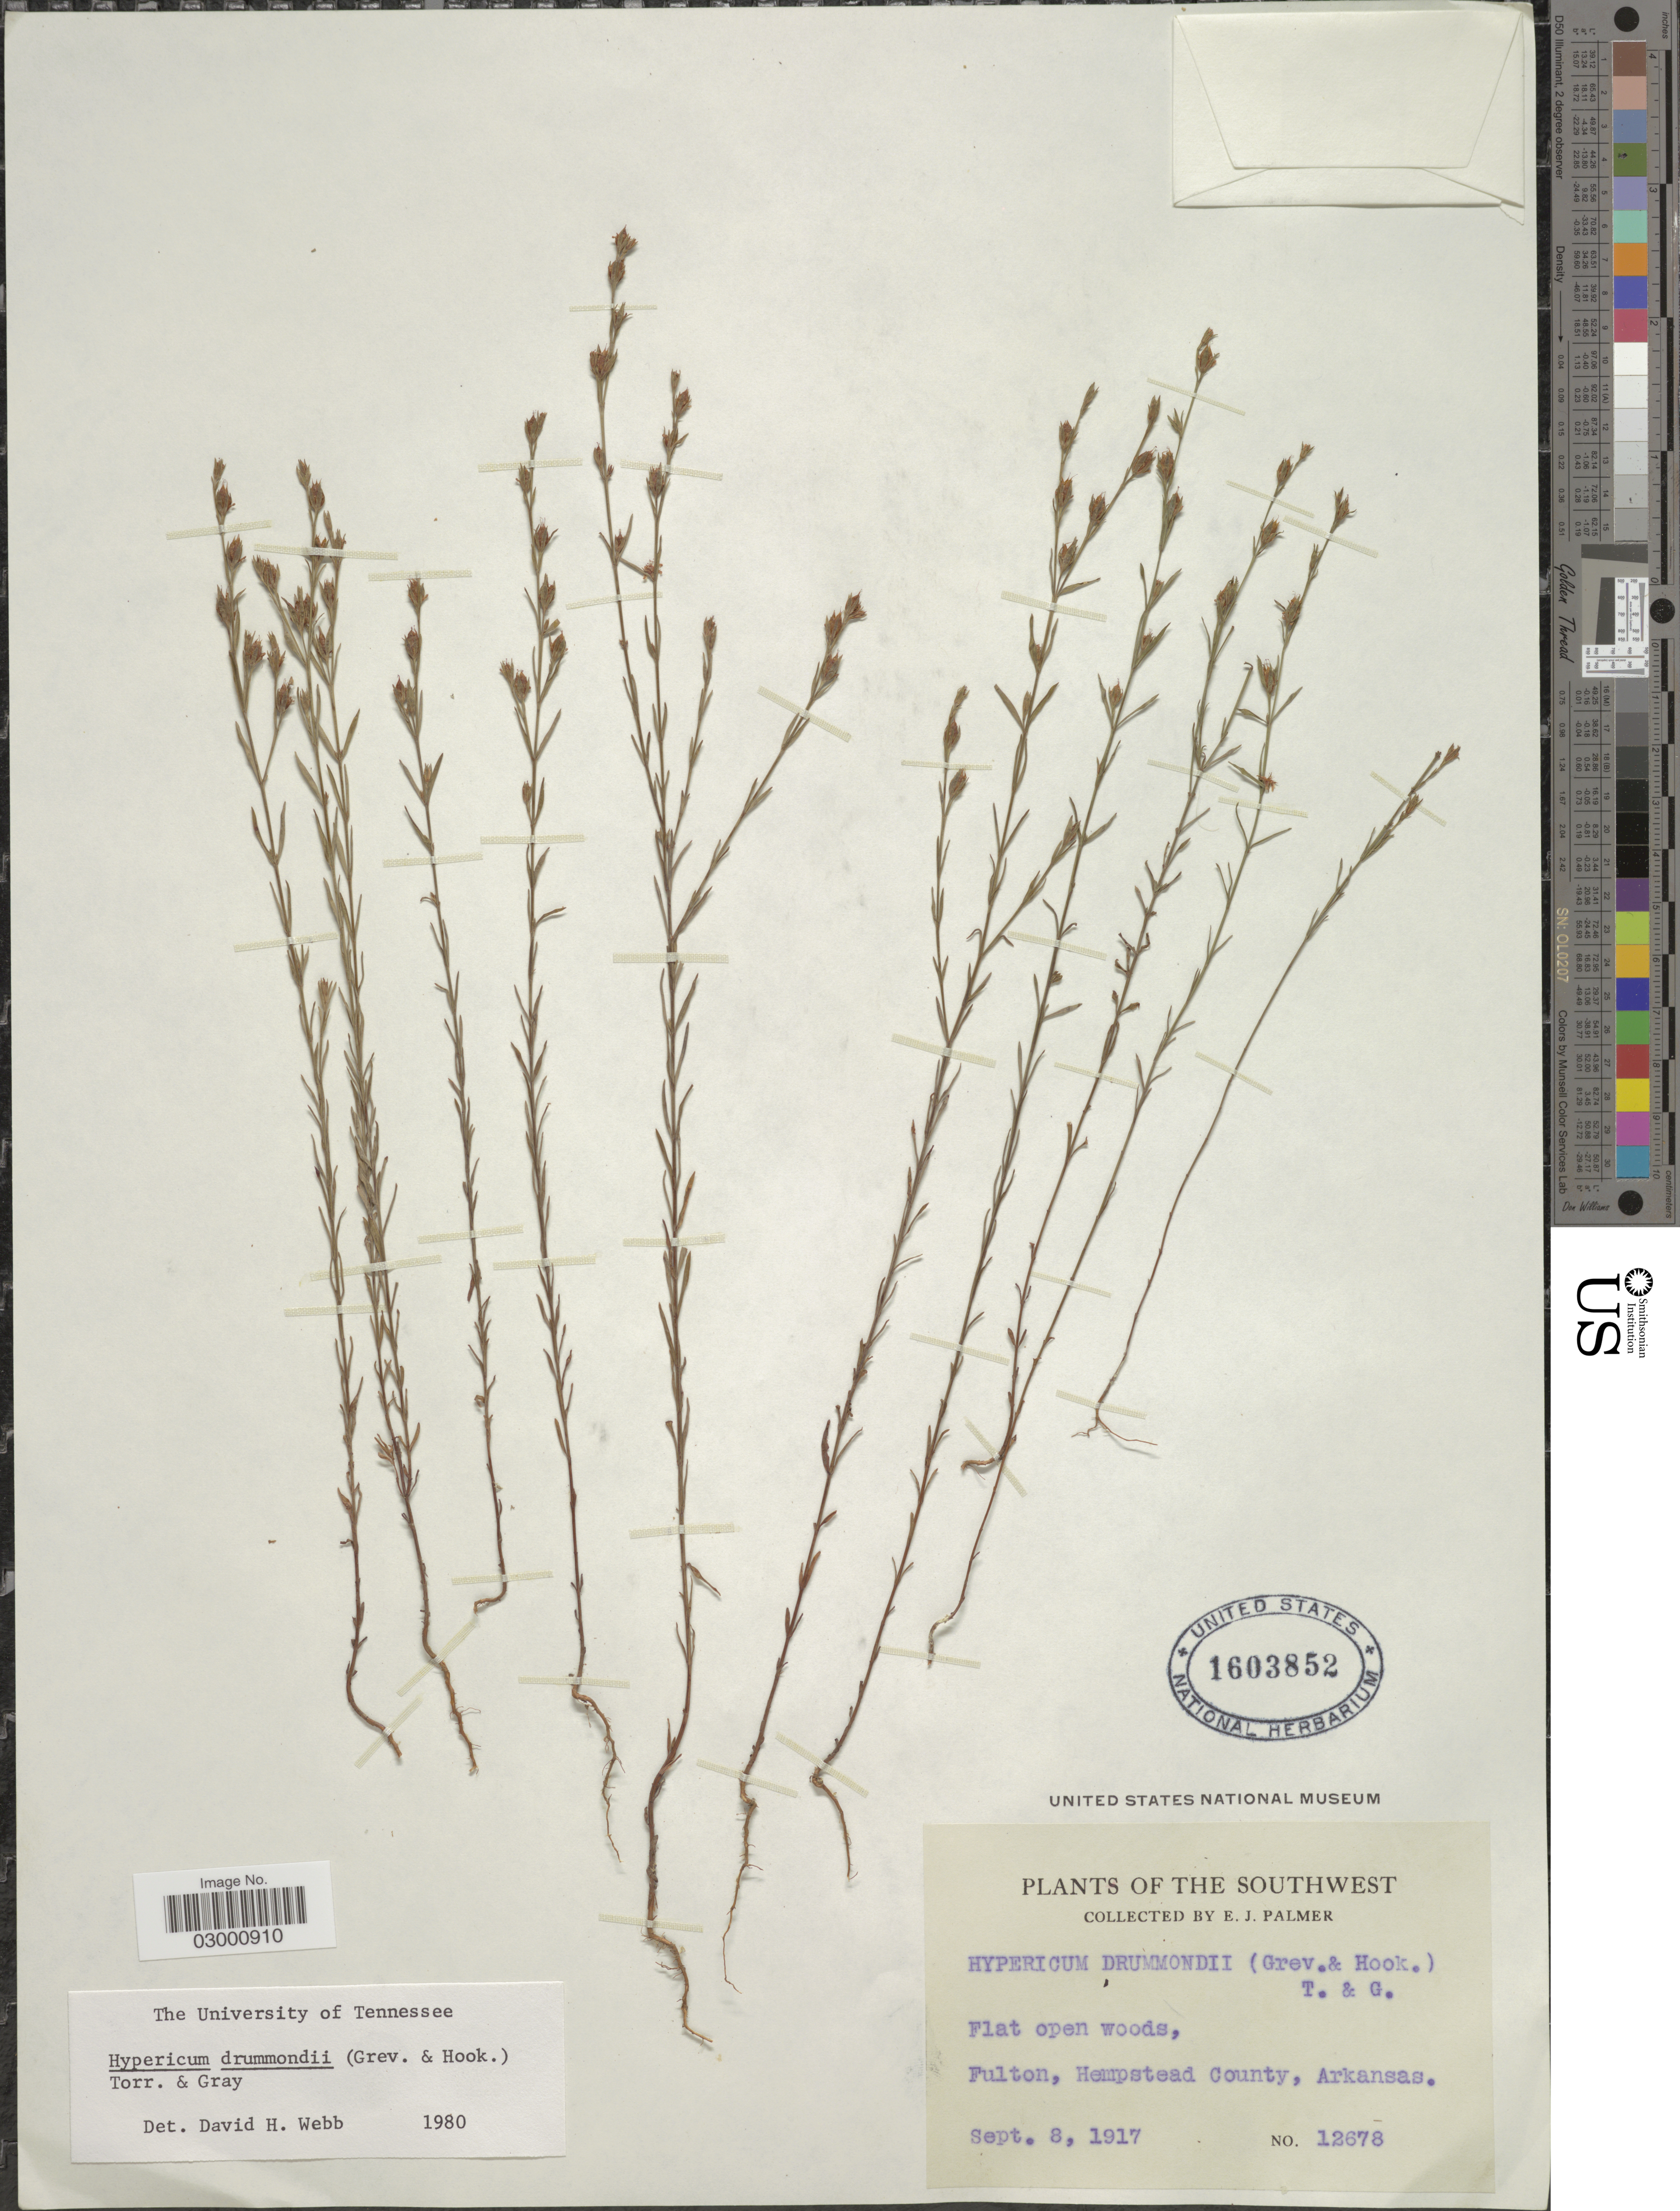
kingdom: Plantae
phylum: Tracheophyta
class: Magnoliopsida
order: Malpighiales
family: Hypericaceae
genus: Hypericum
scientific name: Hypericum drummondii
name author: (Grev. & Hook.) Torr. & A. Gray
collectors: E. J. Palmer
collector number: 12678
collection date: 1917-09-08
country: United States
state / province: Arkansas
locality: Southwest. Fulton, Hempstead County.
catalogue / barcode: US 1603852